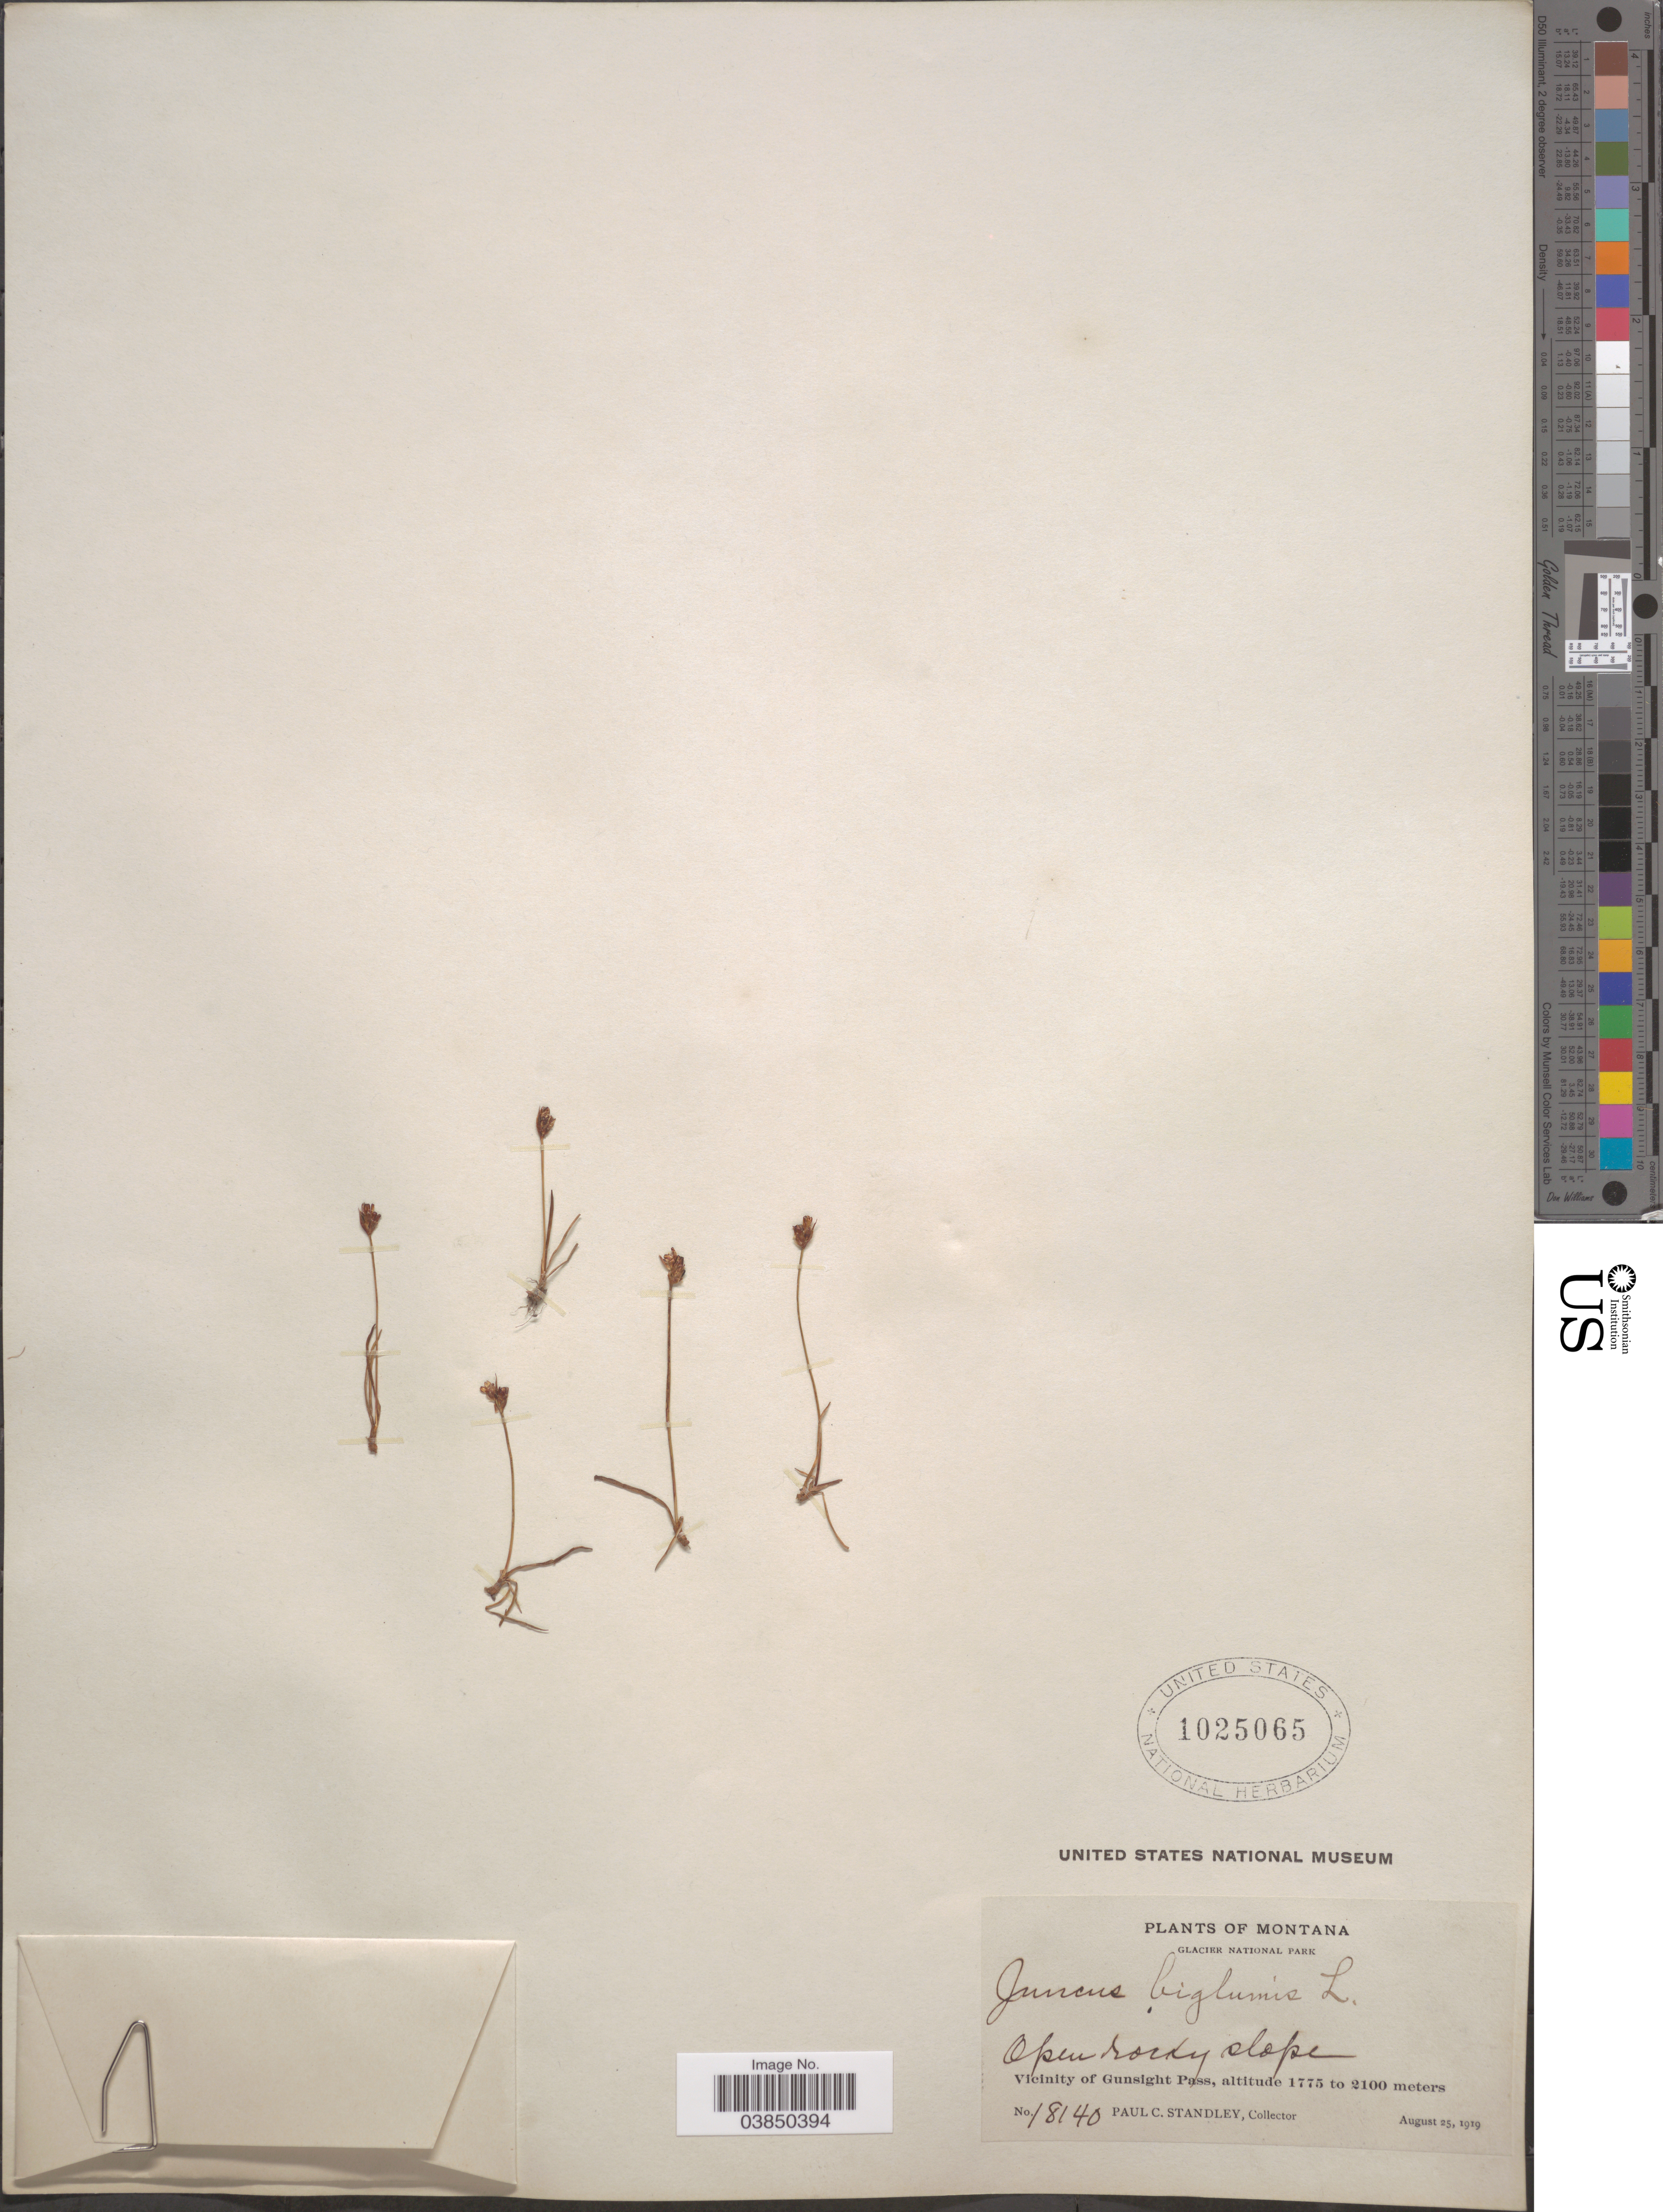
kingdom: Plantae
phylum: Tracheophyta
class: Liliopsida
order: Poales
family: Juncaceae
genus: Juncus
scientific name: Juncus biglumis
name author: L.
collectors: P. C. Standley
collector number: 18140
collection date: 1919-08-25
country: United States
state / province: Montana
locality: Glacier National Park. Vicinity of Gunsight Pass.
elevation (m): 1775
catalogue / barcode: US 1025065